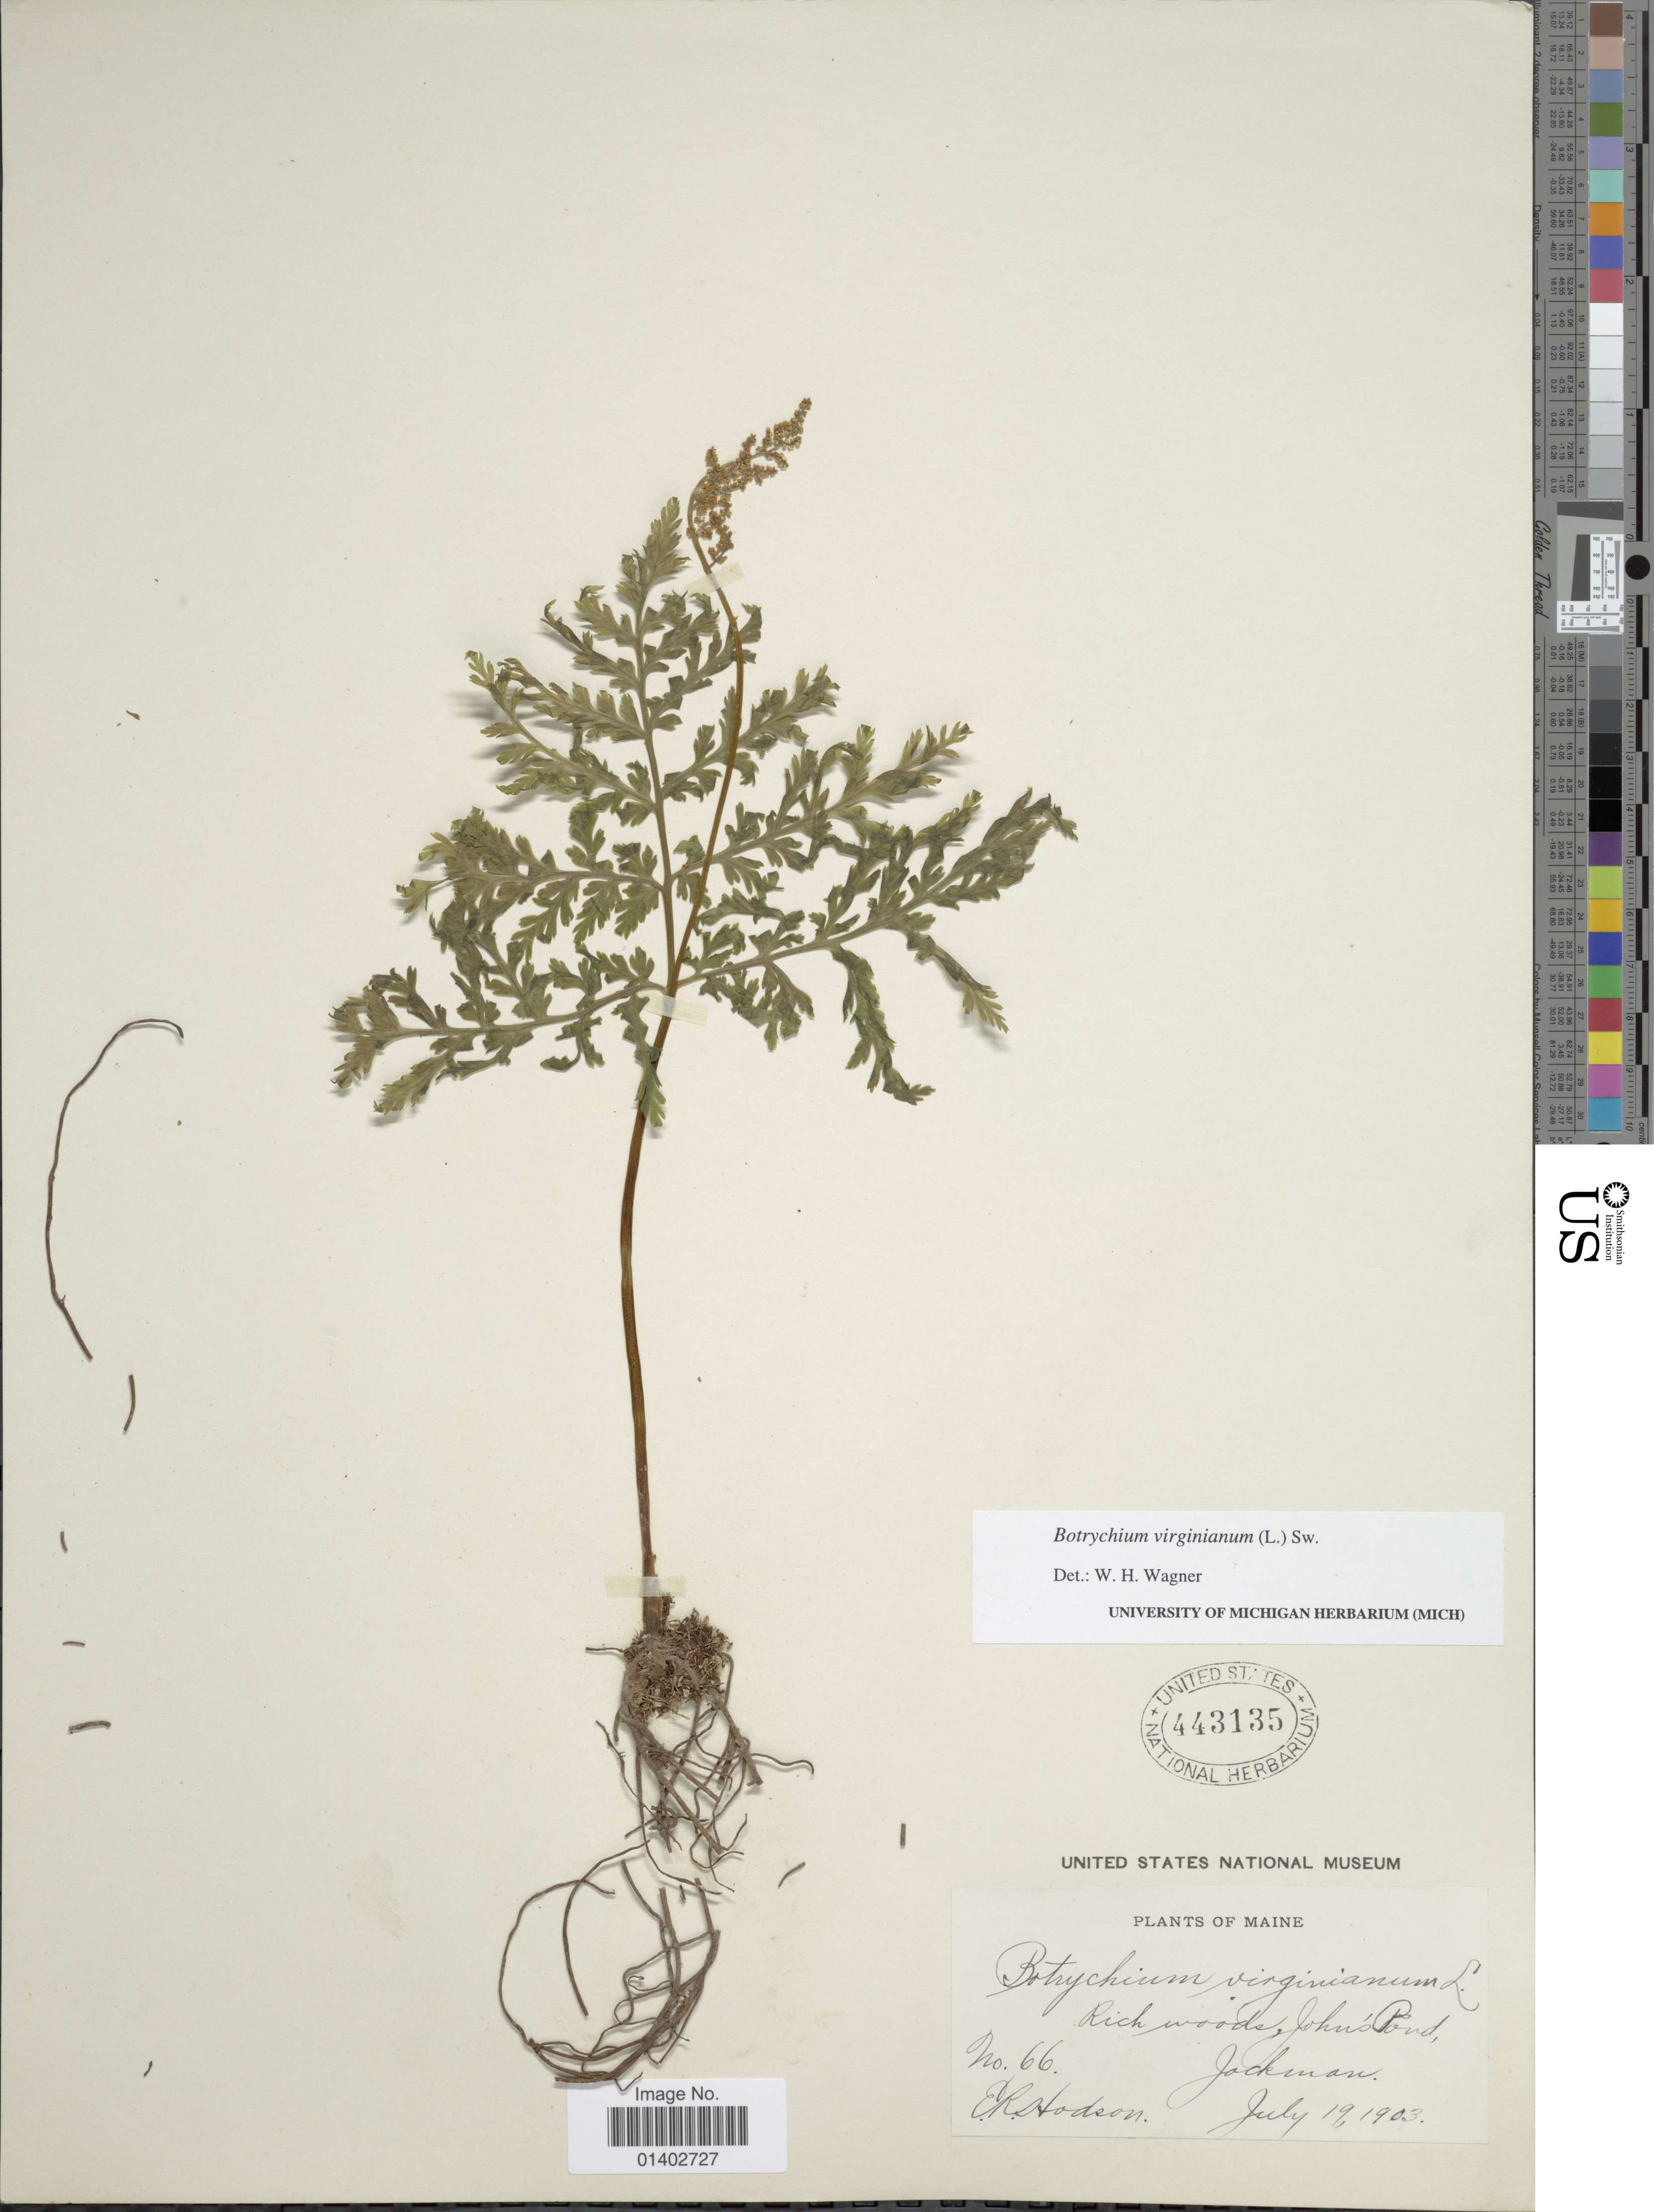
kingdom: Plantae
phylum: Tracheophyta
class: Polypodiopsida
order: Ophioglossales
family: Ophioglossaceae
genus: Botrychium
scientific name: Botrychium virginianum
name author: (L.) Sw.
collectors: E. Hodson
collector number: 66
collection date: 1903-07-19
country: United States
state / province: Maine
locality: Rich woods, Johns Pond, Jackman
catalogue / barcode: US 443135